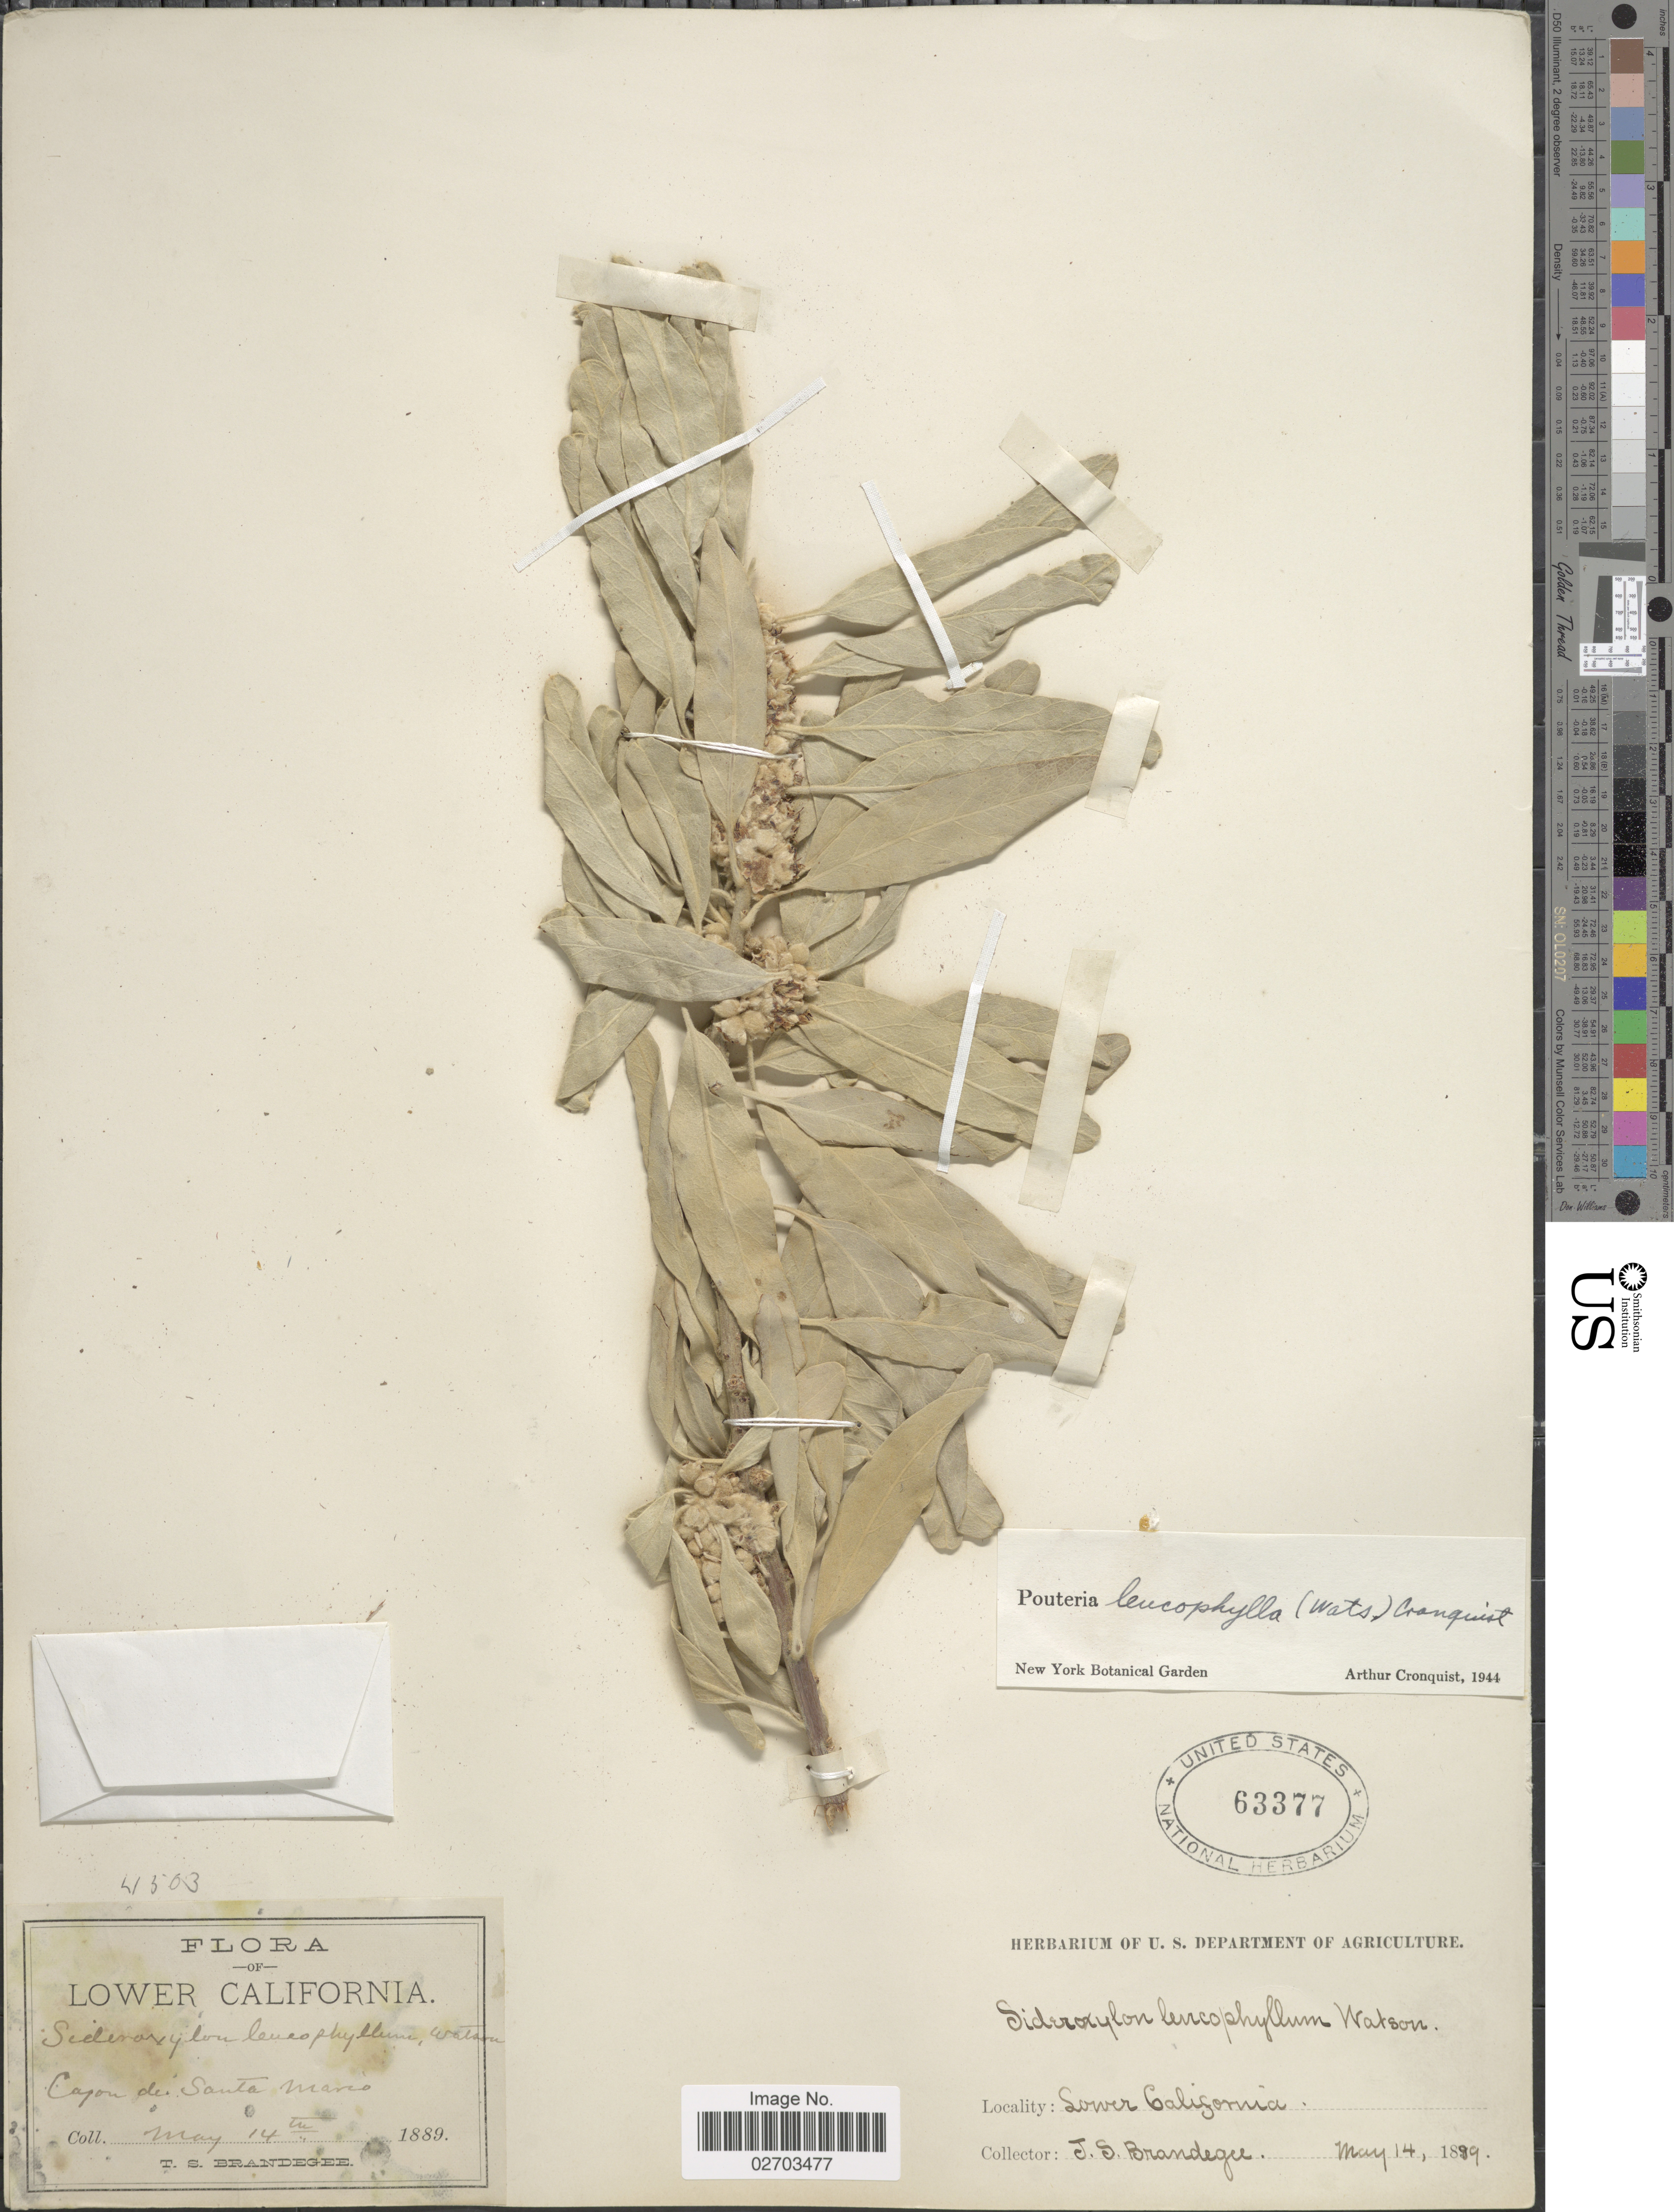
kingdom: Plantae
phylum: Tracheophyta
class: Magnoliopsida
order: Ericales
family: Sapotaceae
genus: Sideroxylon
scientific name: Sideroxylon leucophyllum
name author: S. Watson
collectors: T. S. Brandegee (herbarium)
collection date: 1889-05-14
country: Mexico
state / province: Baja California Norte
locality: Canyon de Santa Mano, Lower California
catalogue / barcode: US 63377